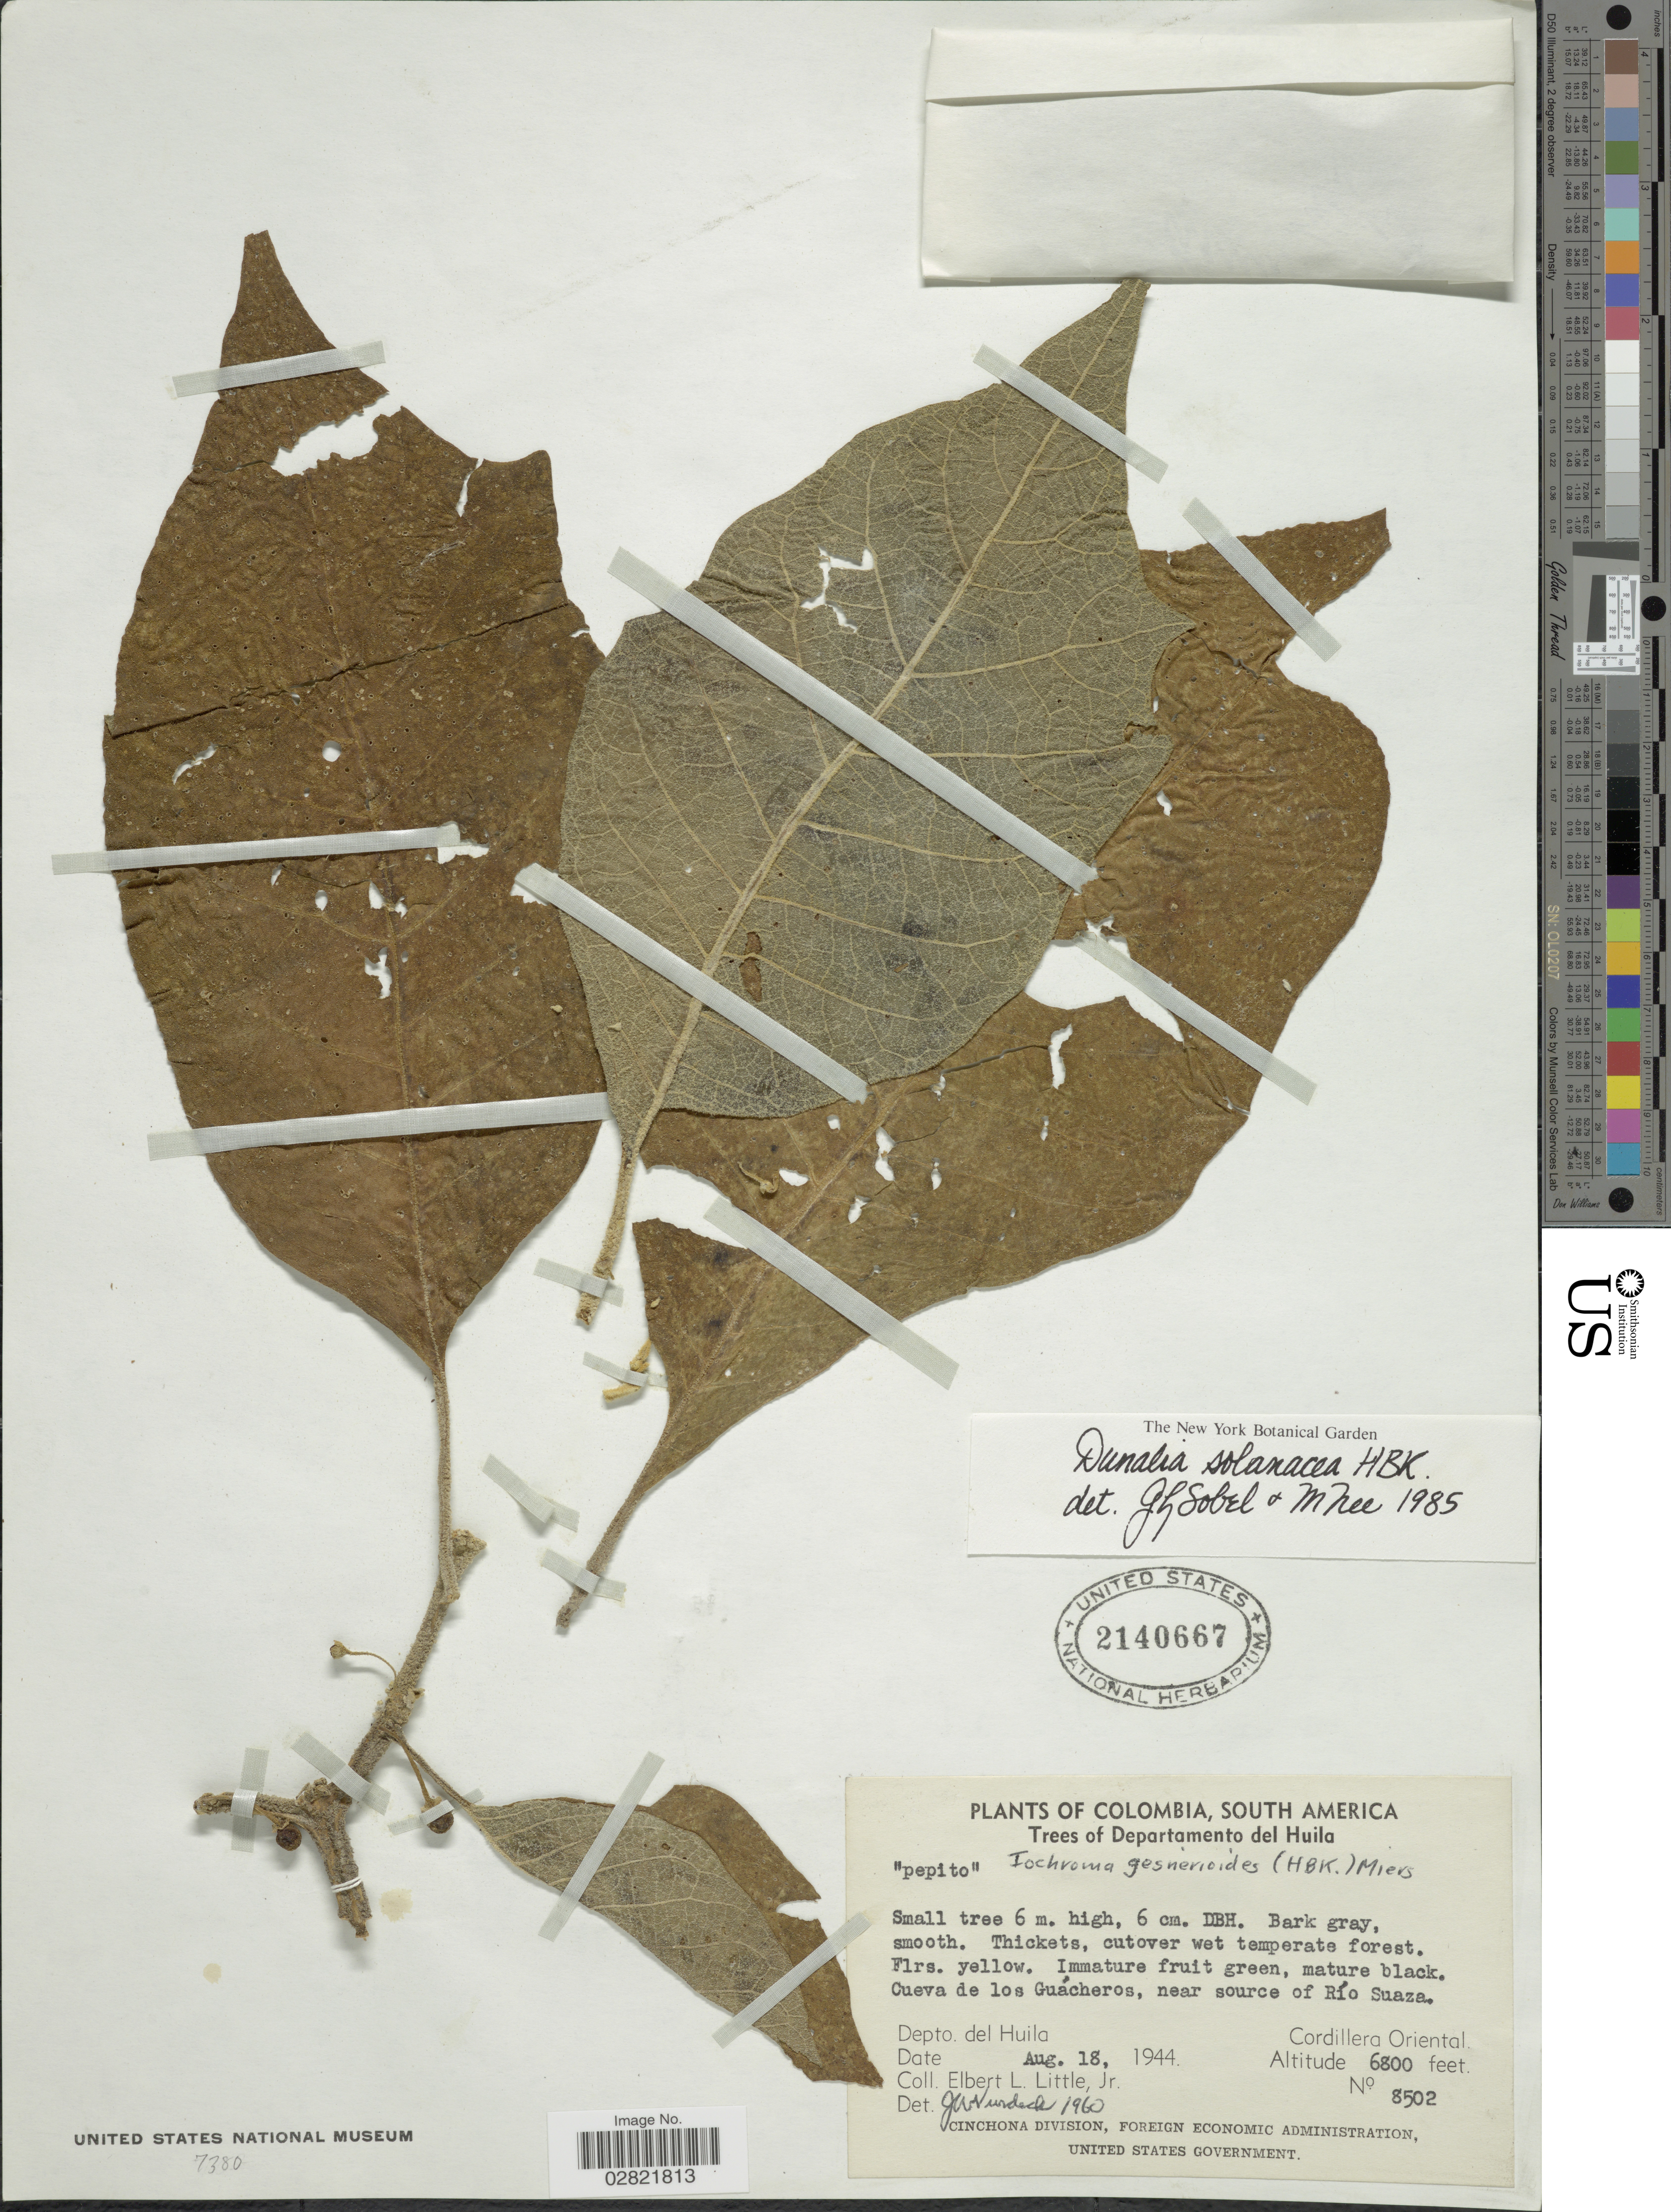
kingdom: Plantae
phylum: Tracheophyta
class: Magnoliopsida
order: Solanales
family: Solanaceae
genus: Dunalia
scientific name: Dunalia solanacea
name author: Kunth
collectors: E. L. Little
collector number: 8502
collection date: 1944-08-18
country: Colombia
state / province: Huila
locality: Departamento del Huila, Cueva de los Guácheros, near source of Río Suaza. Depto. del Huila, Cordillera Oriental.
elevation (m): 2073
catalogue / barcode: US 2140667